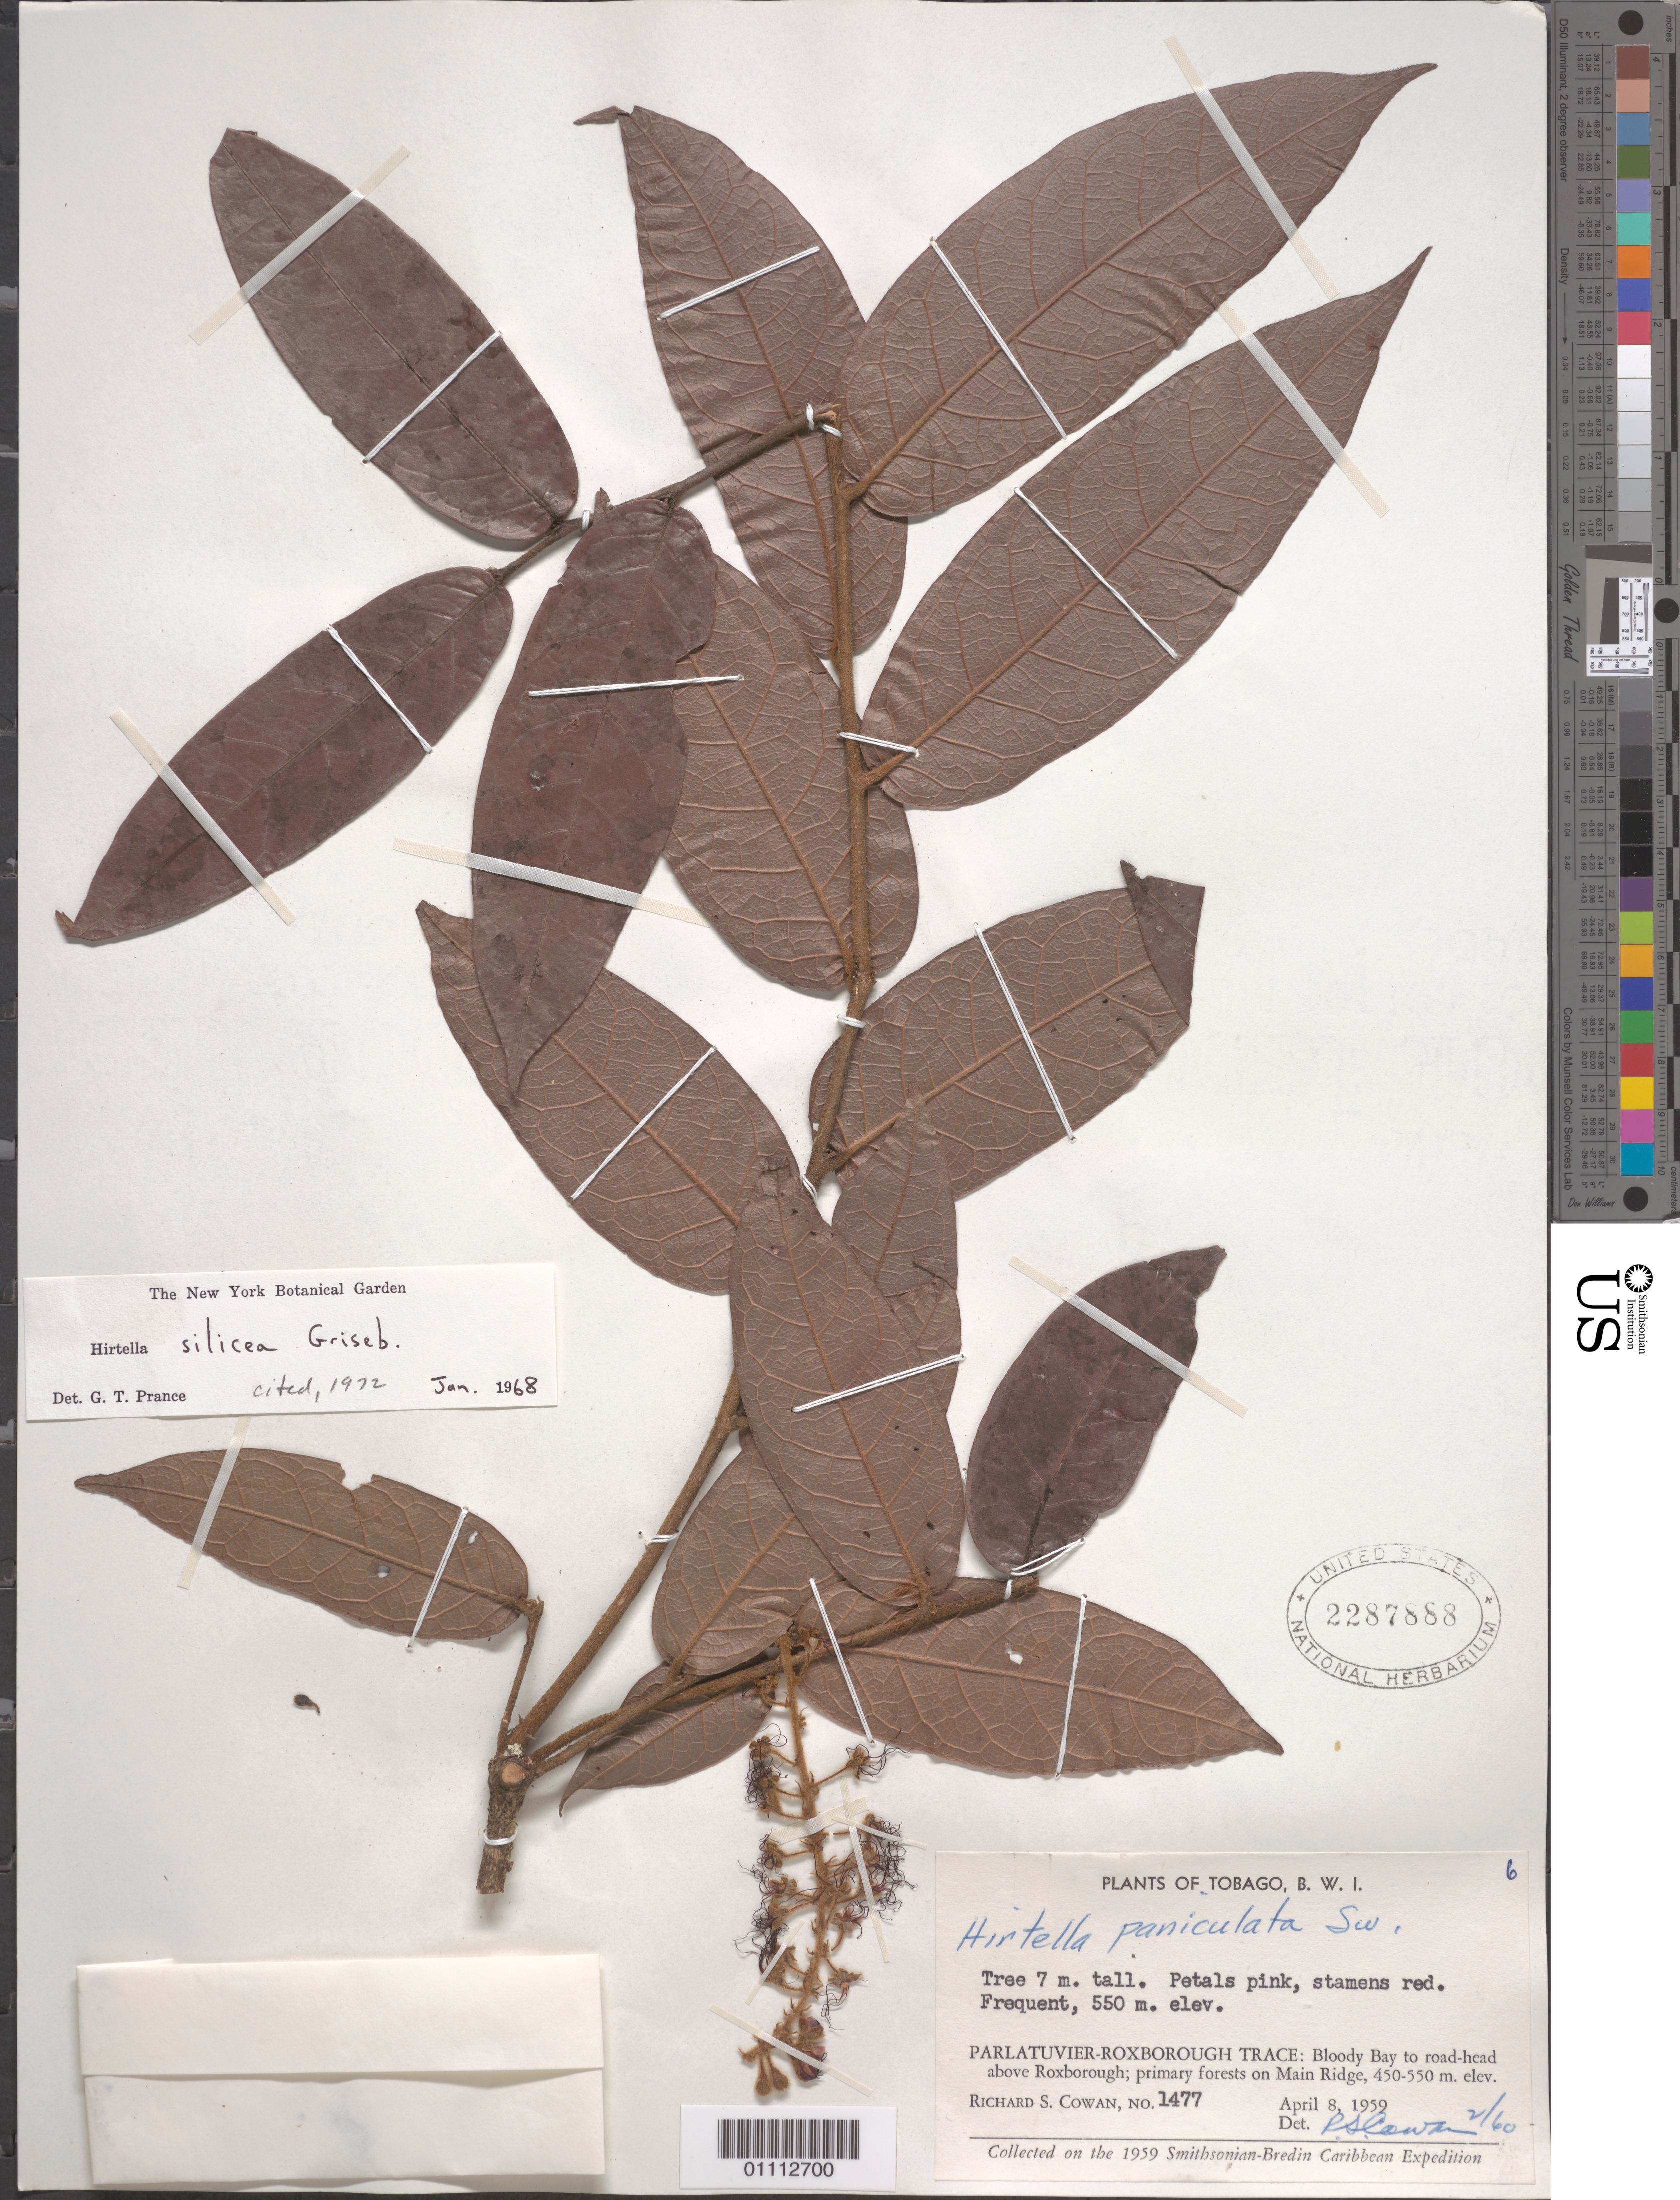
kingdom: Plantae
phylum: Tracheophyta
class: Magnoliopsida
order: Malpighiales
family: Chrysobalanaceae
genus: Hirtella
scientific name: Hirtella paniculata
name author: Sw.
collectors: R. S. Cowan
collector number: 1477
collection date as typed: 08 Apr 1959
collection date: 1959-04-08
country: Trinidad and Tobago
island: Tobago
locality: Parlatuvier-Roxborough trace. Bloody bay to road-head above Roxborough; primary forests on main ridge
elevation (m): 450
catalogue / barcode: US 2287888